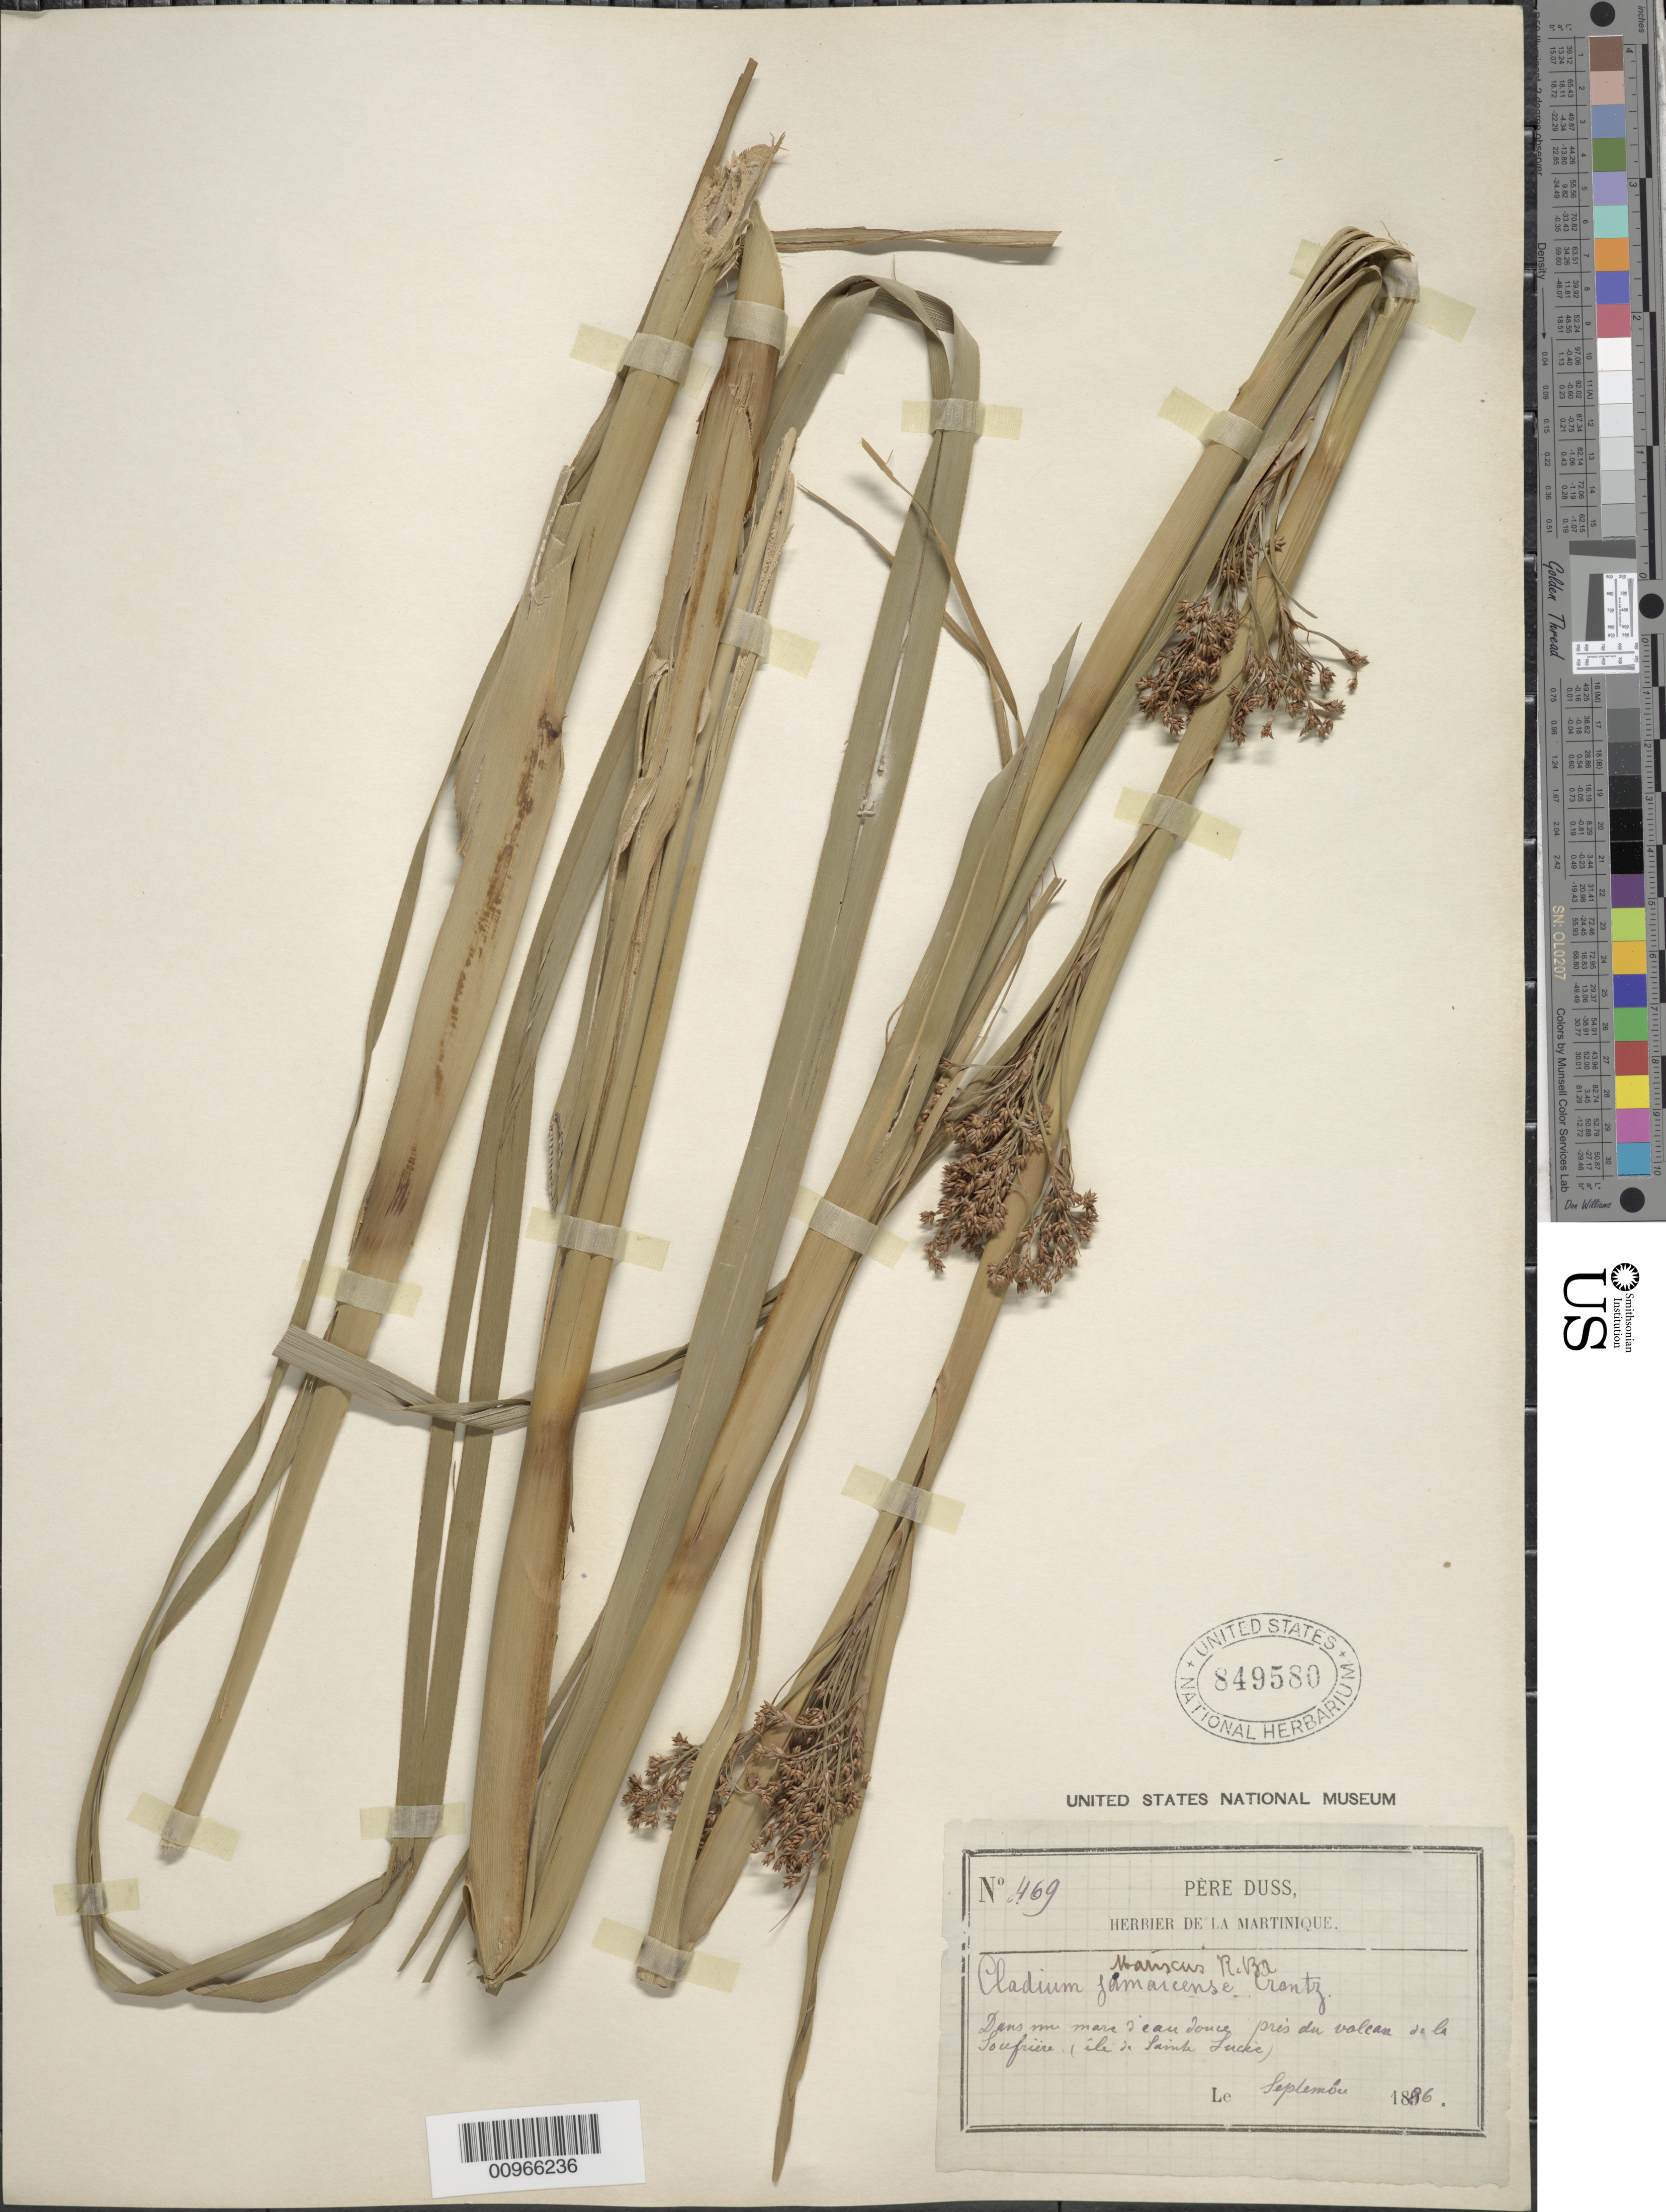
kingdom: Plantae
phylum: Tracheophyta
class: Liliopsida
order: Poales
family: Cyperaceae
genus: Cladium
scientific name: Cladium jamaicense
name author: Crantz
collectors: Père Duss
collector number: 469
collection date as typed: Sep 1886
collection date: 1886-09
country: St. Lucia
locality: Prés du volcan de la Sourfrière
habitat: "dans sous mare l'eau donce"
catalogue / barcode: US 849580